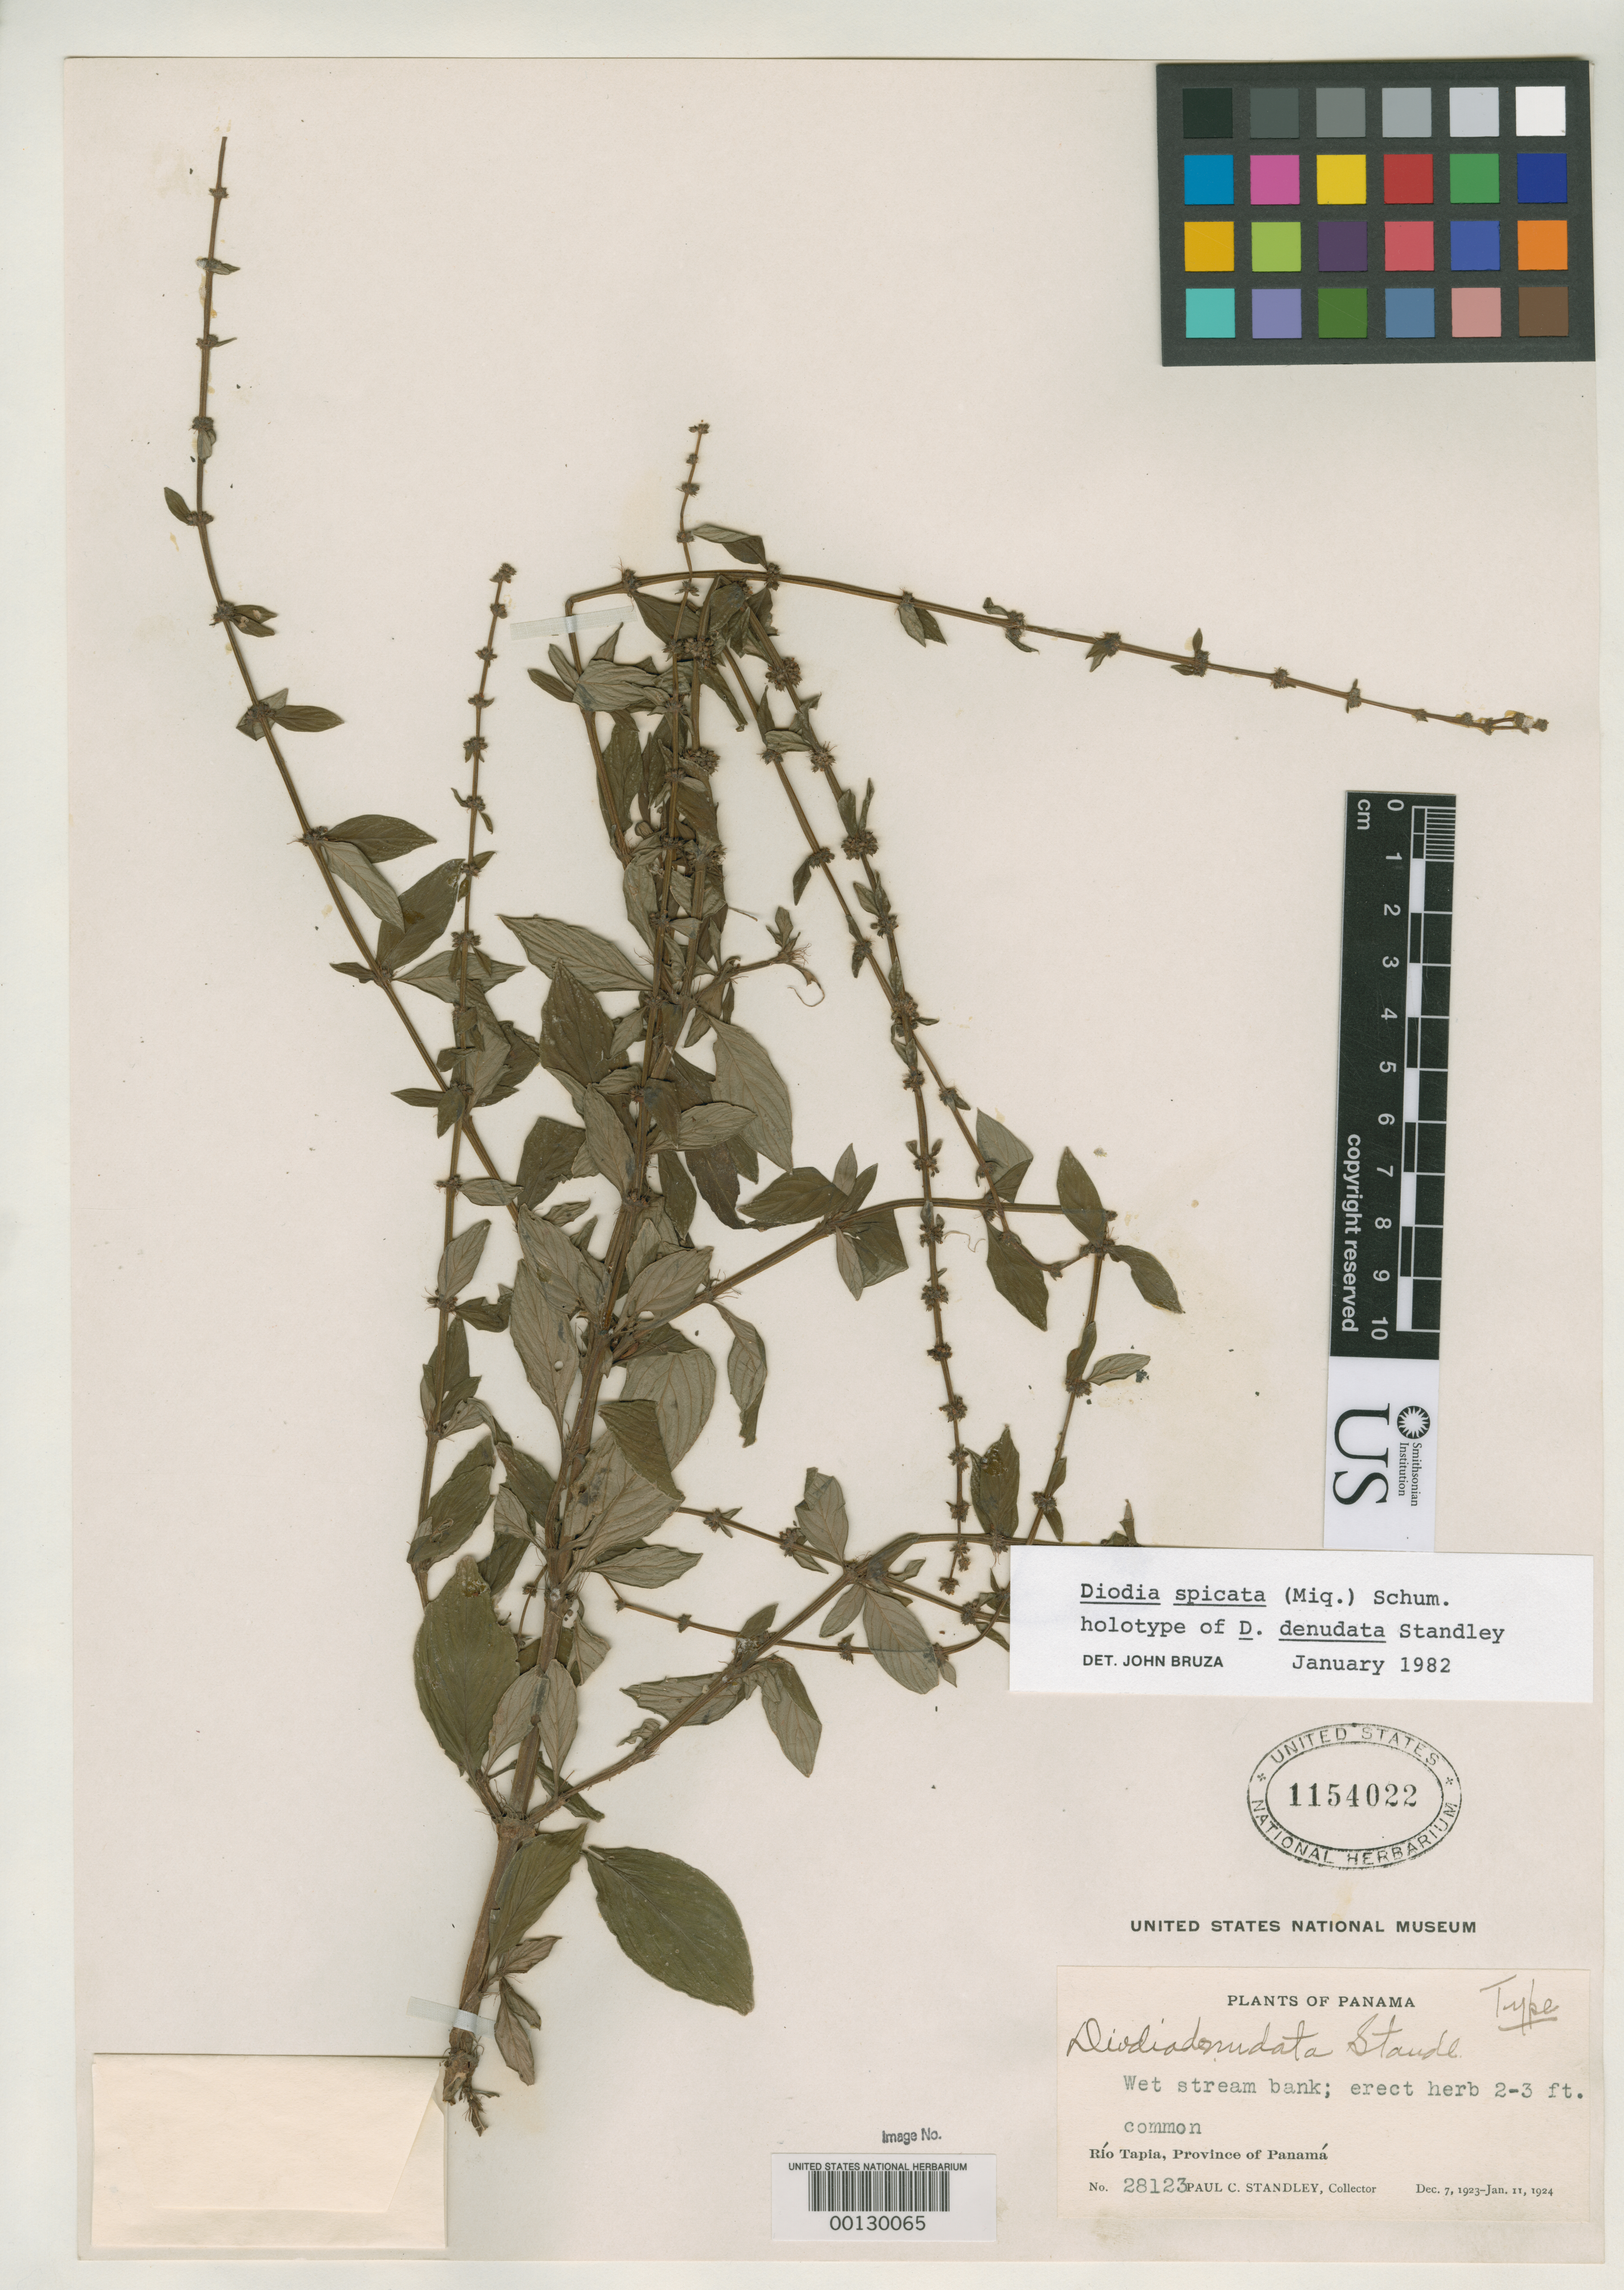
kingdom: Plantae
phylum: Tracheophyta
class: Magnoliopsida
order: Gentianales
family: Rubiaceae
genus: Diodia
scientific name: Diodia denudata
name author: Standl.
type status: Holotype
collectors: P. C. Standley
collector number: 28123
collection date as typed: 24 Dec 1923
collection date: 1923-12-24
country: Panama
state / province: Panamá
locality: Rio Tapia, near sea level.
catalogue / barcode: US 1154022